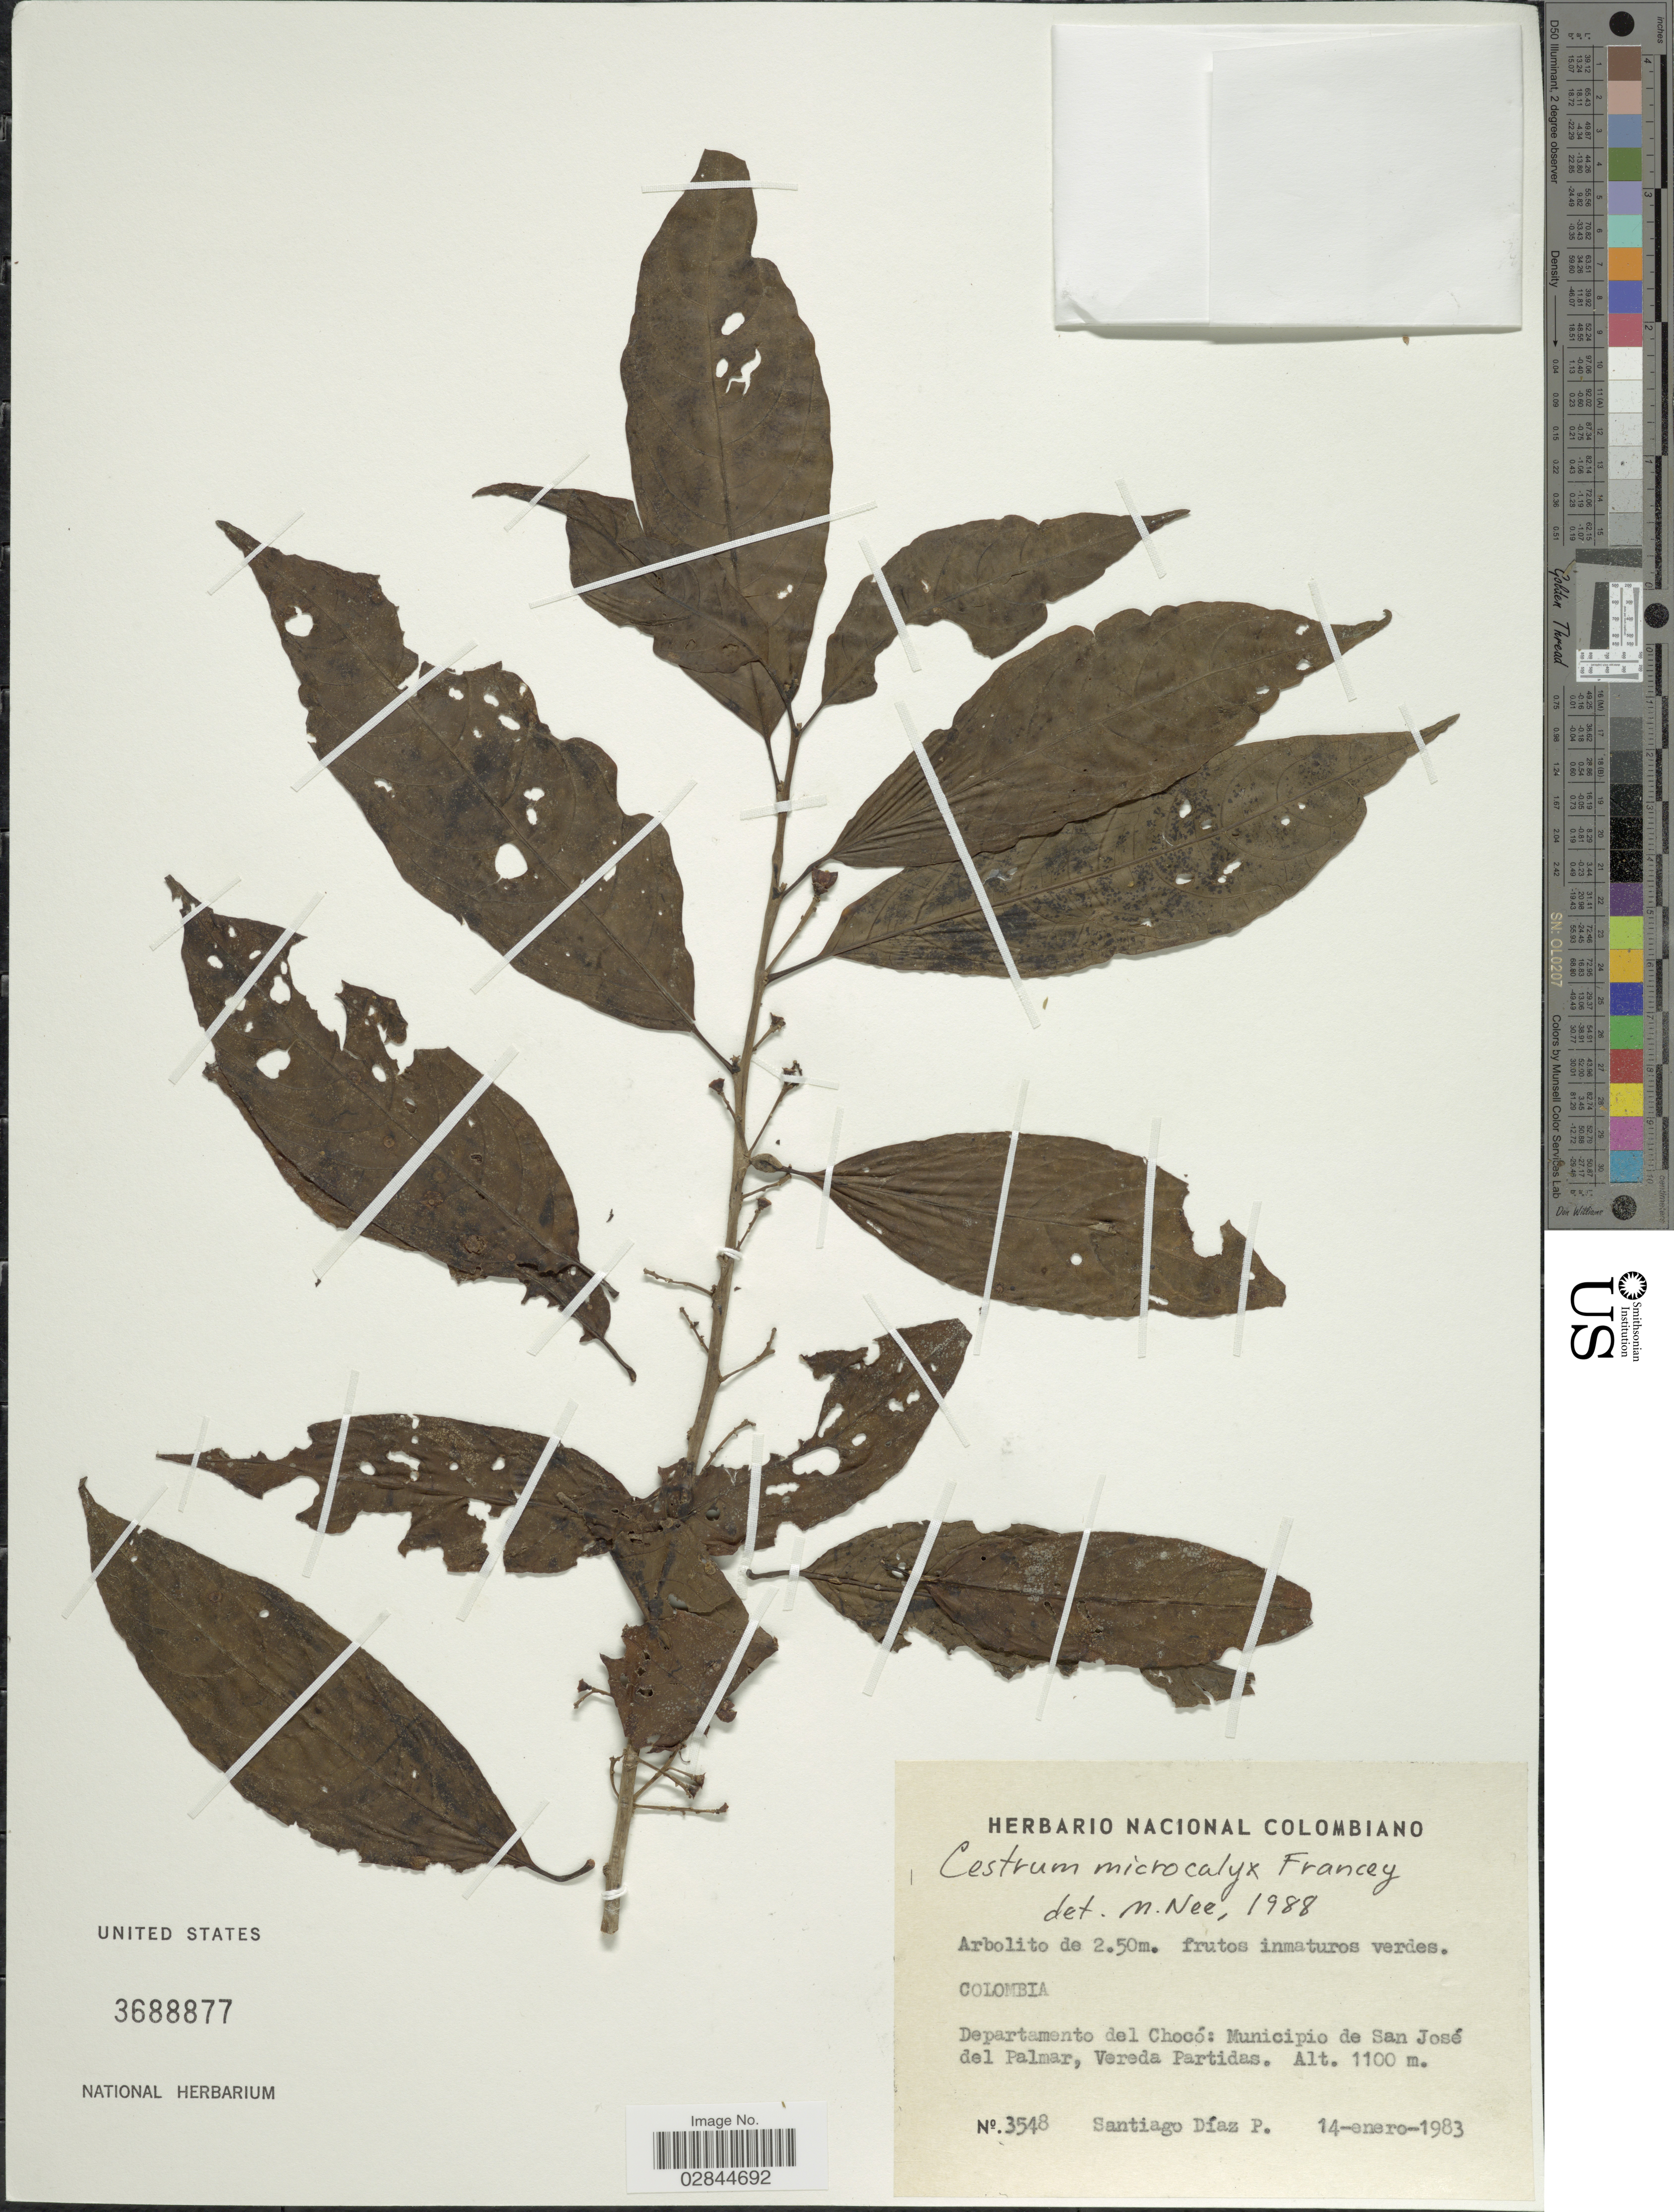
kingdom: Plantae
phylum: Tracheophyta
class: Magnoliopsida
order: Solanales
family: Solanaceae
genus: Cestrum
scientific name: Cestrum microcalyx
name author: Francey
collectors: S. Diaz P.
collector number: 3548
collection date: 1983-01-14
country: Colombia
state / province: Chocó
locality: Departamento del Chocó: Municipio de San José del Palmar, Vereda Partidas.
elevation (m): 1100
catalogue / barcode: US 3688877